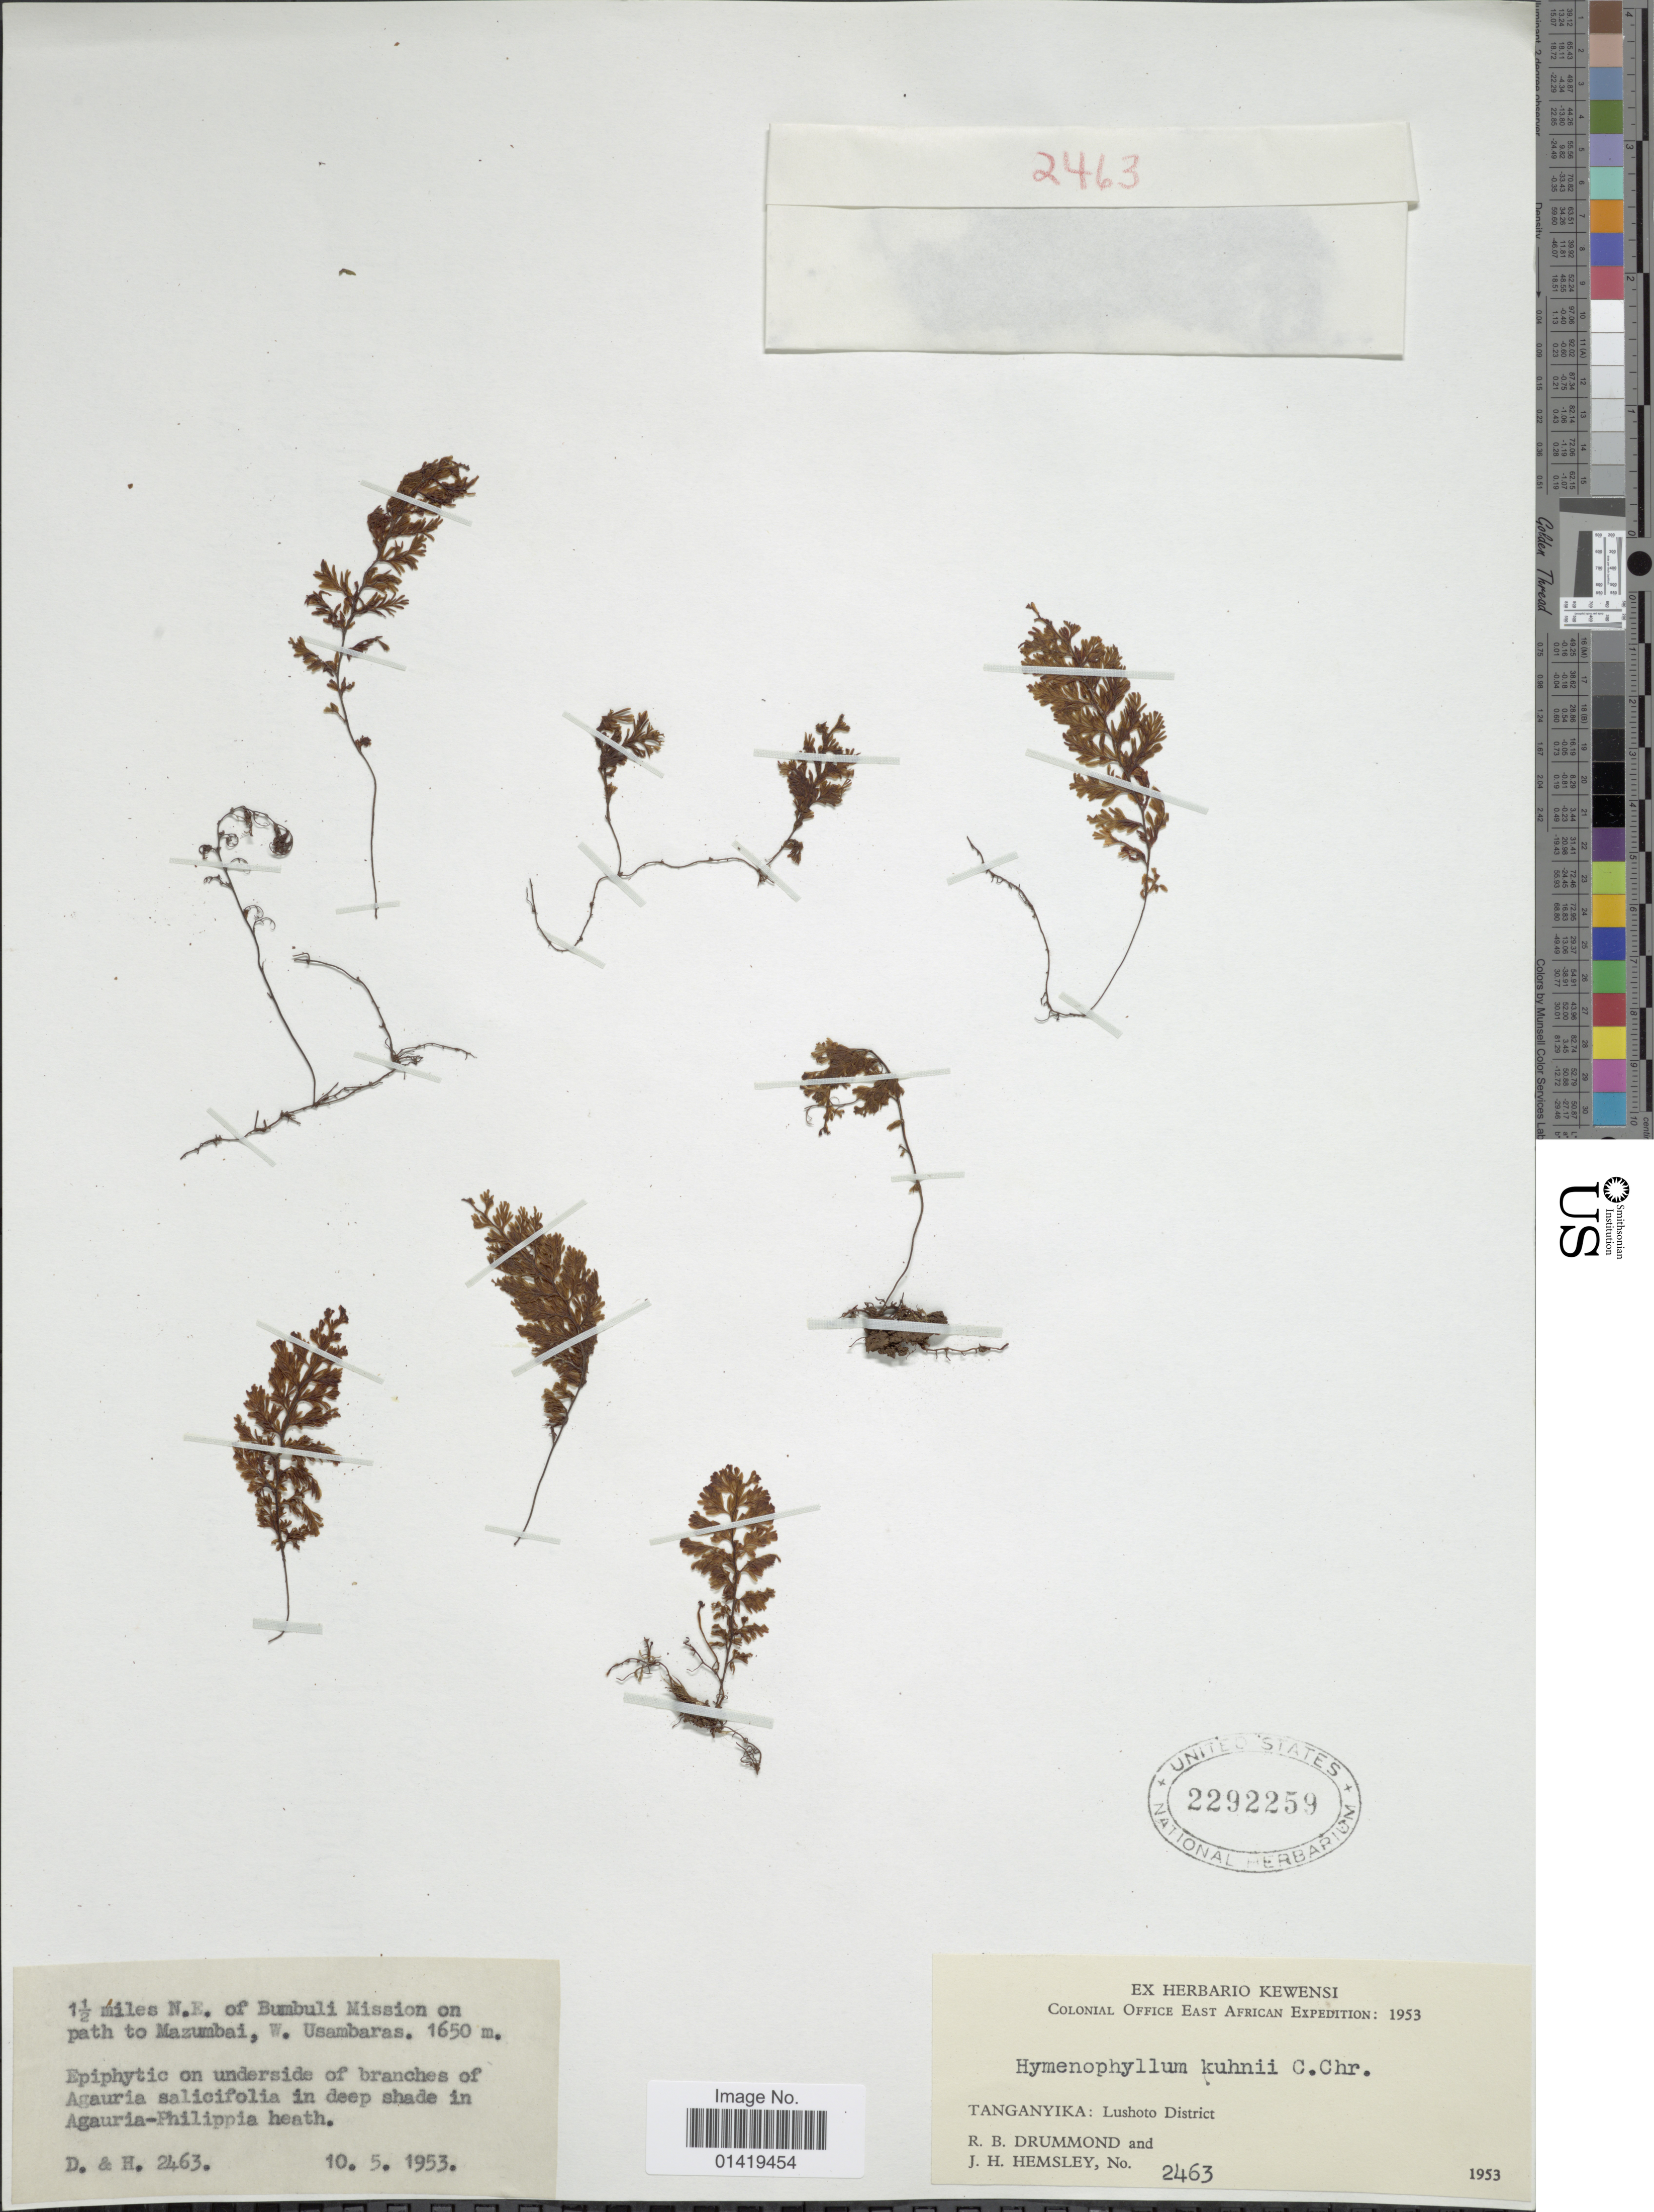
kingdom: Plantae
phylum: Tracheophyta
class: Polypodiopsida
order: Hymenophyllales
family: Hymenophyllaceae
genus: Hymenophyllum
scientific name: Hymenophyllum kuhnii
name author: C. Chr.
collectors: R. Drummond & J. H. Hemsley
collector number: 2463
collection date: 1953-05-10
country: Tanzania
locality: Tanganyika: Lushoto district, 1 1/2 miles N.E. of Bumbuli mission on path to Muzambai W. Usambaras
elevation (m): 1650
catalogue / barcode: US 2292259